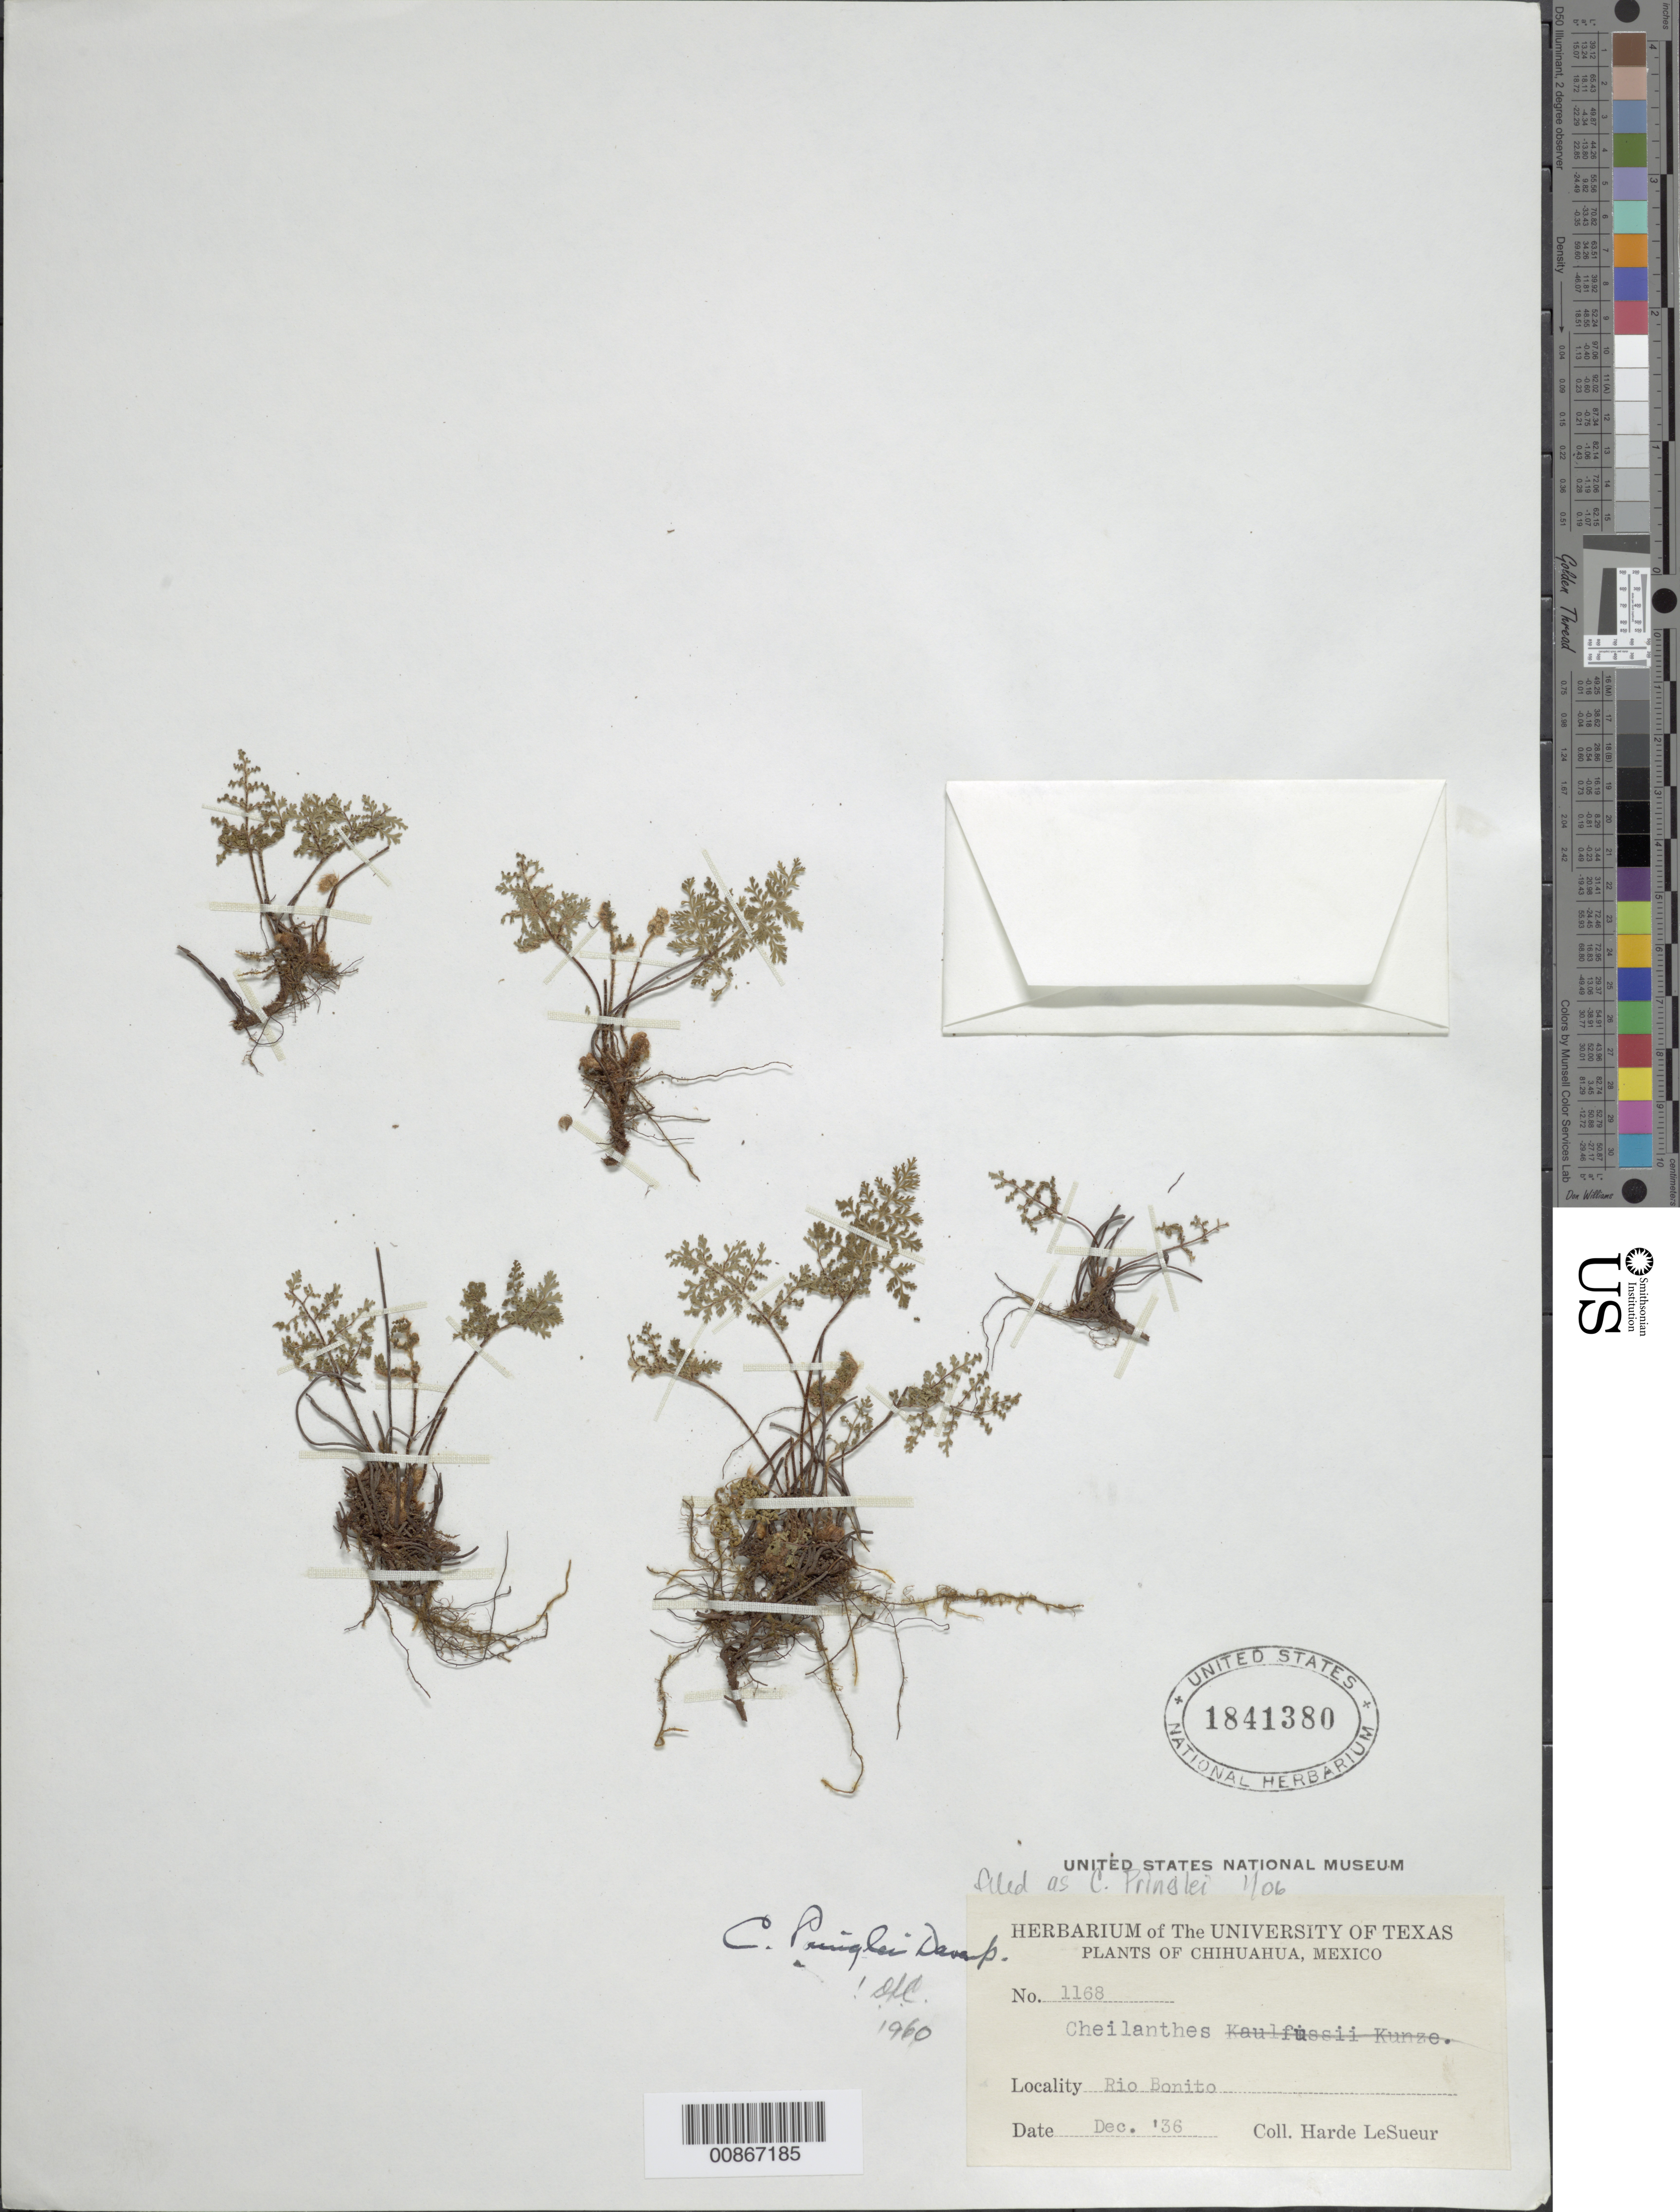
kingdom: Plantae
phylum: Tracheophyta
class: Polypodiopsida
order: Polypodiales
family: Pteridaceae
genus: Myriopteris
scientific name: Myriopteris pringlei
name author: (Davenp.) Grusz & Windham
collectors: D. H. LeSueur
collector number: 1168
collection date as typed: Dec 1936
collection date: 1936-12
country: Mexico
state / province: Chihuahua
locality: Río Bonito, Chihuahua.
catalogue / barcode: US 1841380